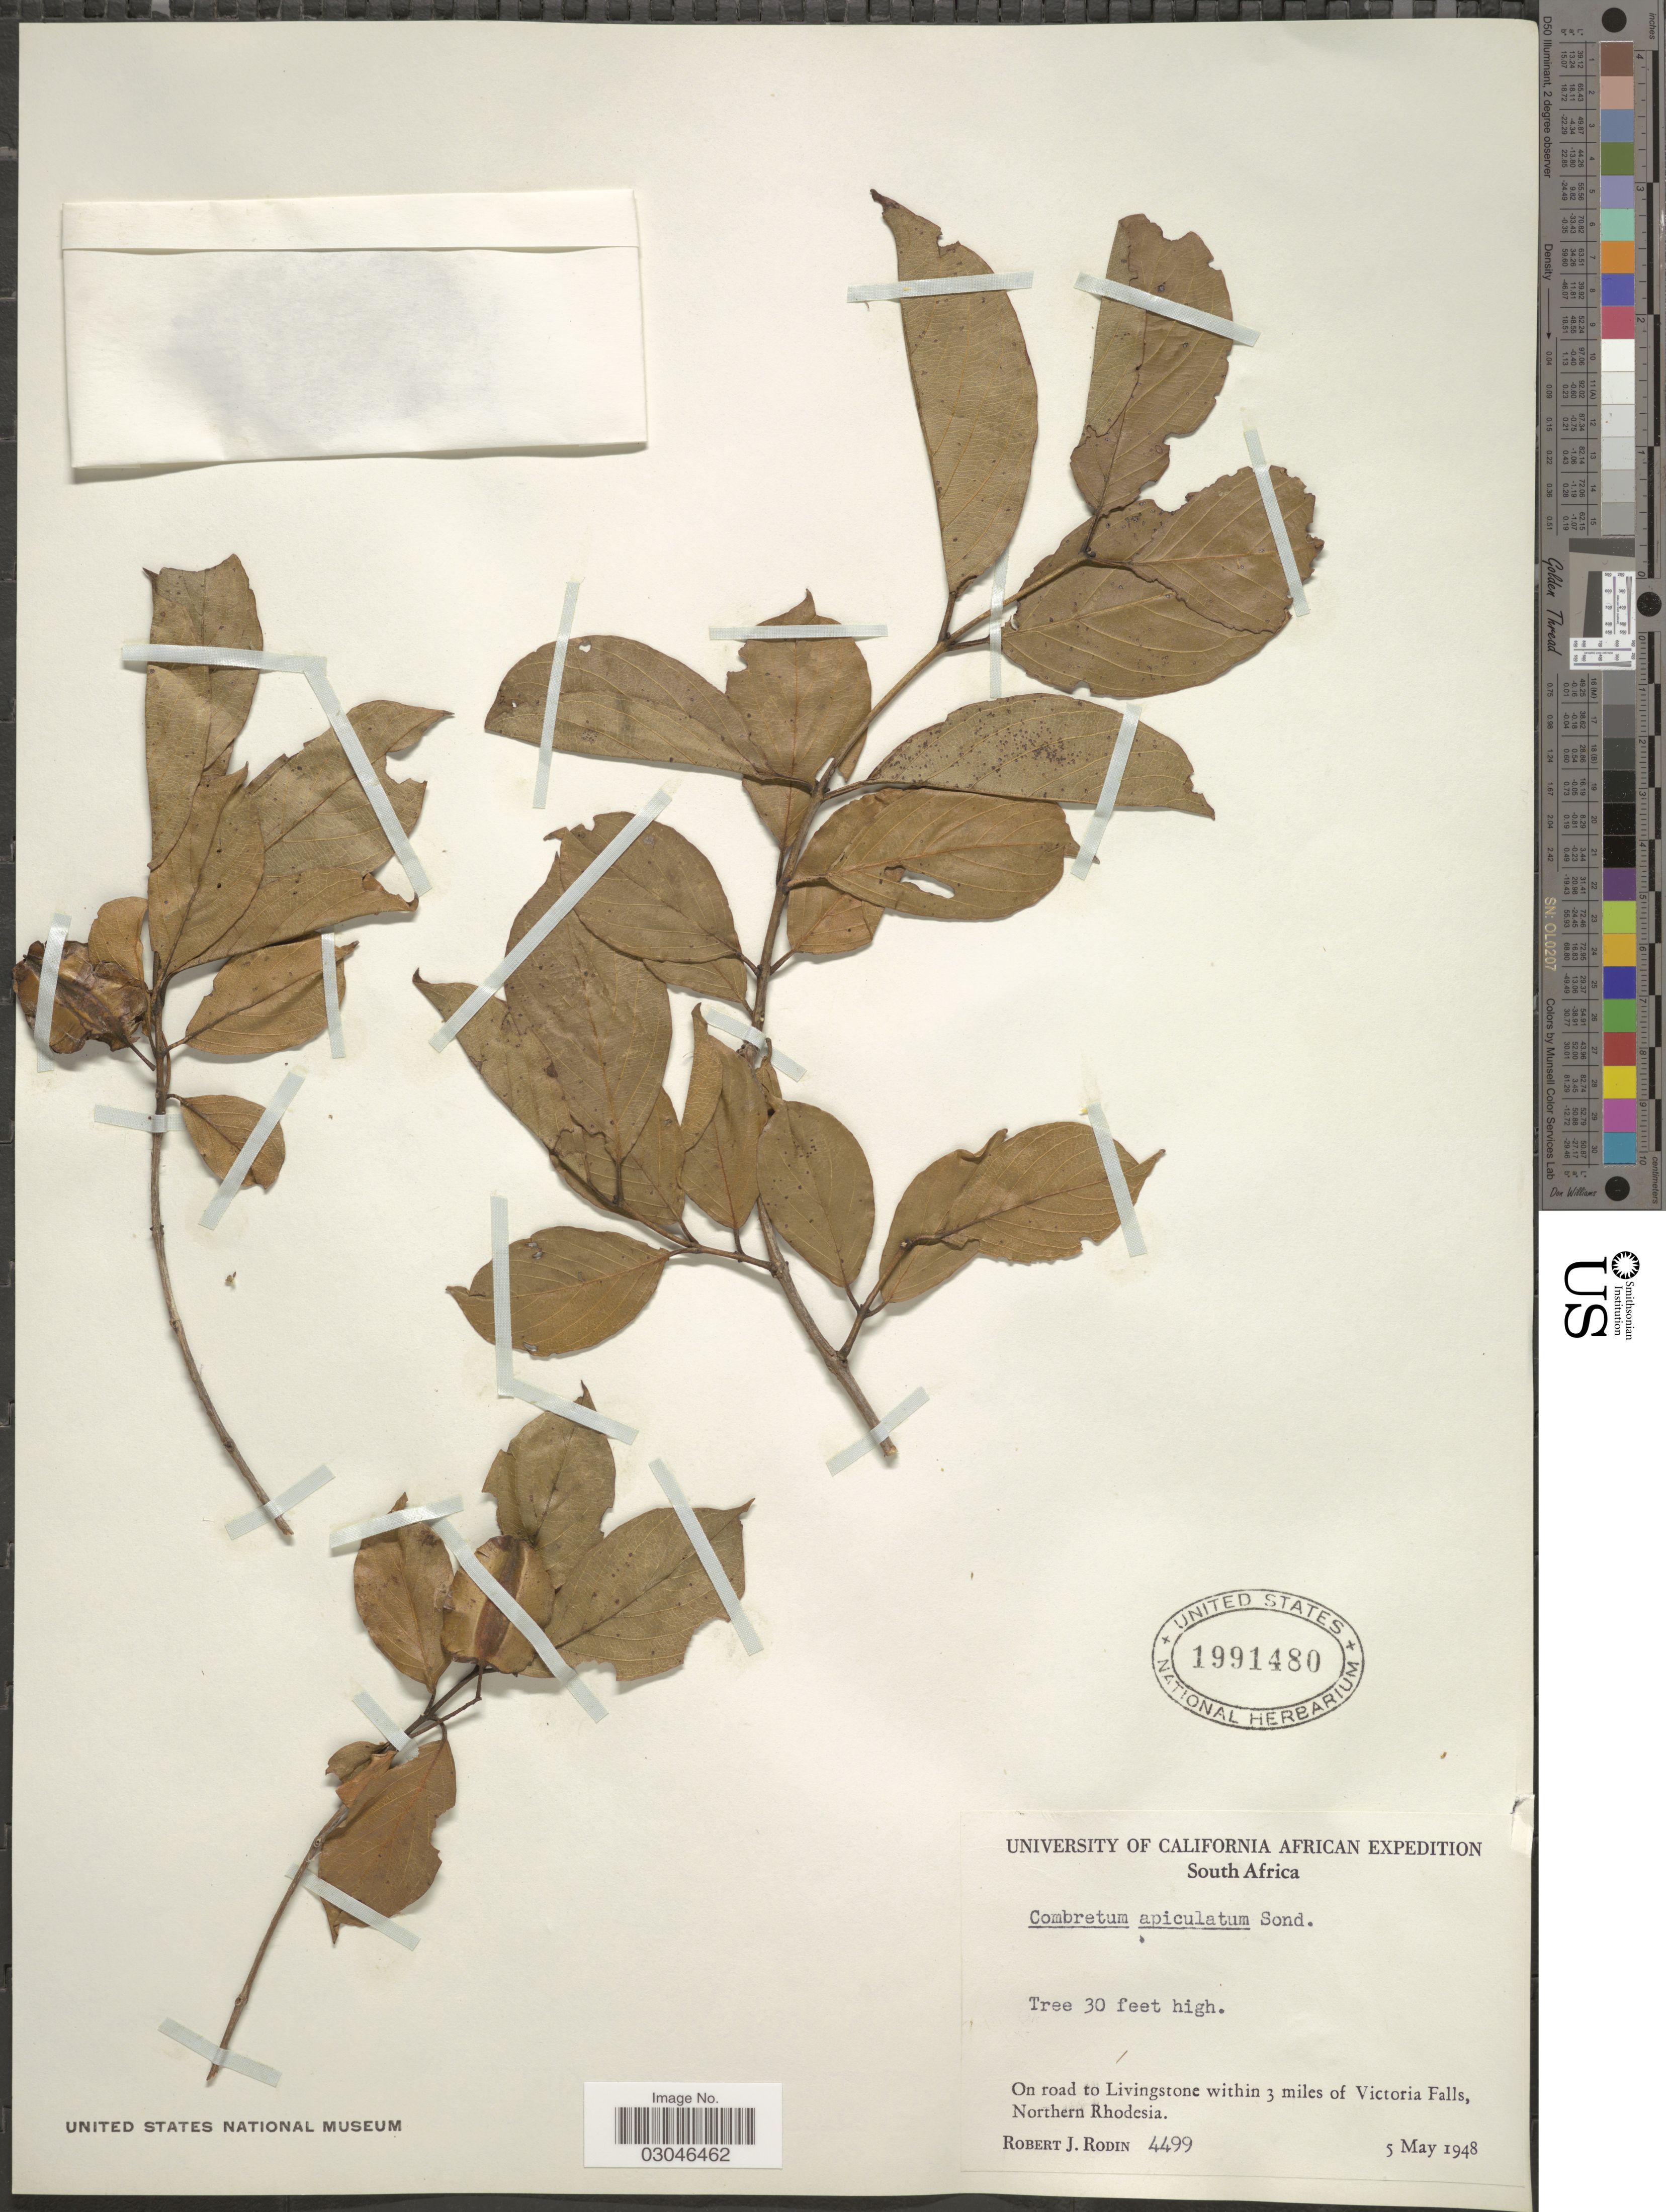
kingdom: Plantae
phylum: Tracheophyta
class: Magnoliopsida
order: Myrtales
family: Combretaceae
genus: Combretum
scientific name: Combretum apiculatum subsp. apiculatum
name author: Sond.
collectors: R. J. Rodin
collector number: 4499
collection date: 1948-05-05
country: Zambia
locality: On road to Livingstone within 3 miles of Victoria Falls, Northern Rhodesia.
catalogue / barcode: US 1991480